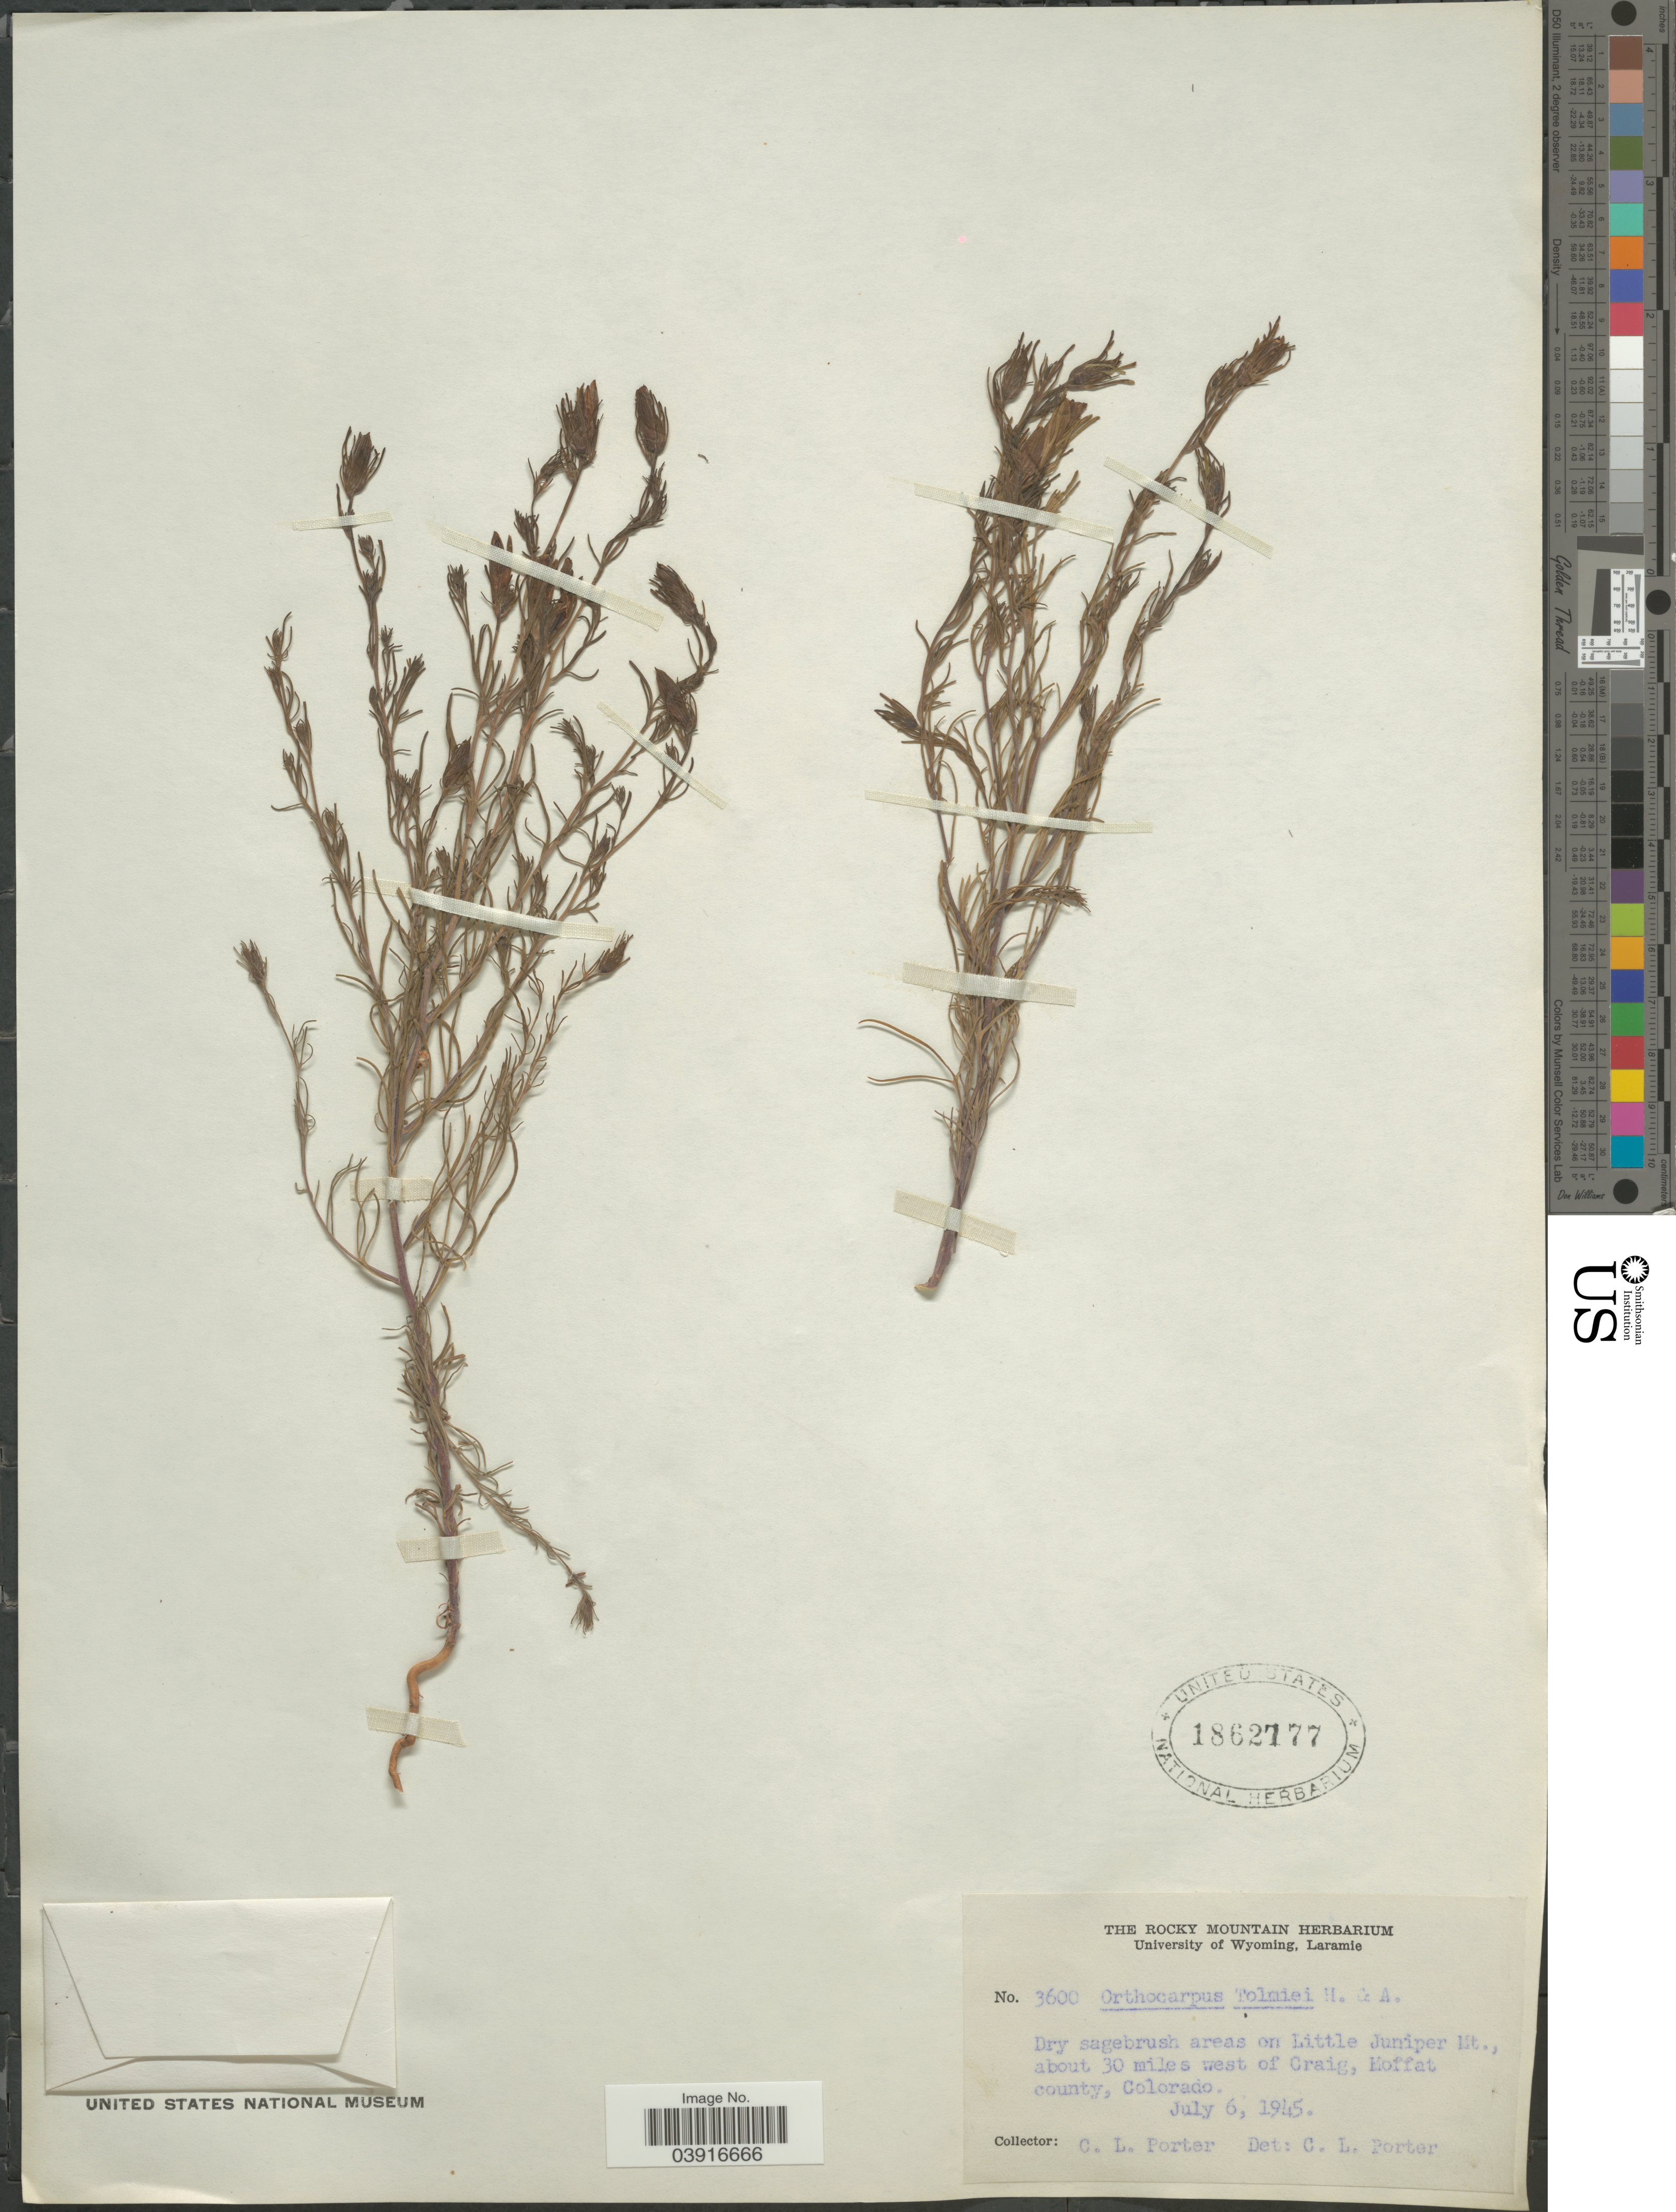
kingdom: Plantae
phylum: Tracheophyta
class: Magnoliopsida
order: Lamiales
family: Orobanchaceae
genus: Cordylanthus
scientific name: Cordylanthus ramosus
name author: Nutt. ex Benth.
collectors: C. L. Porter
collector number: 3600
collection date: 1945-07-06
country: United States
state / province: Colorado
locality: Dry sagebrush areas on Little Juniper Mt., about 30 miles west of Craig, Moffat county.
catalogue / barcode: US 1862177